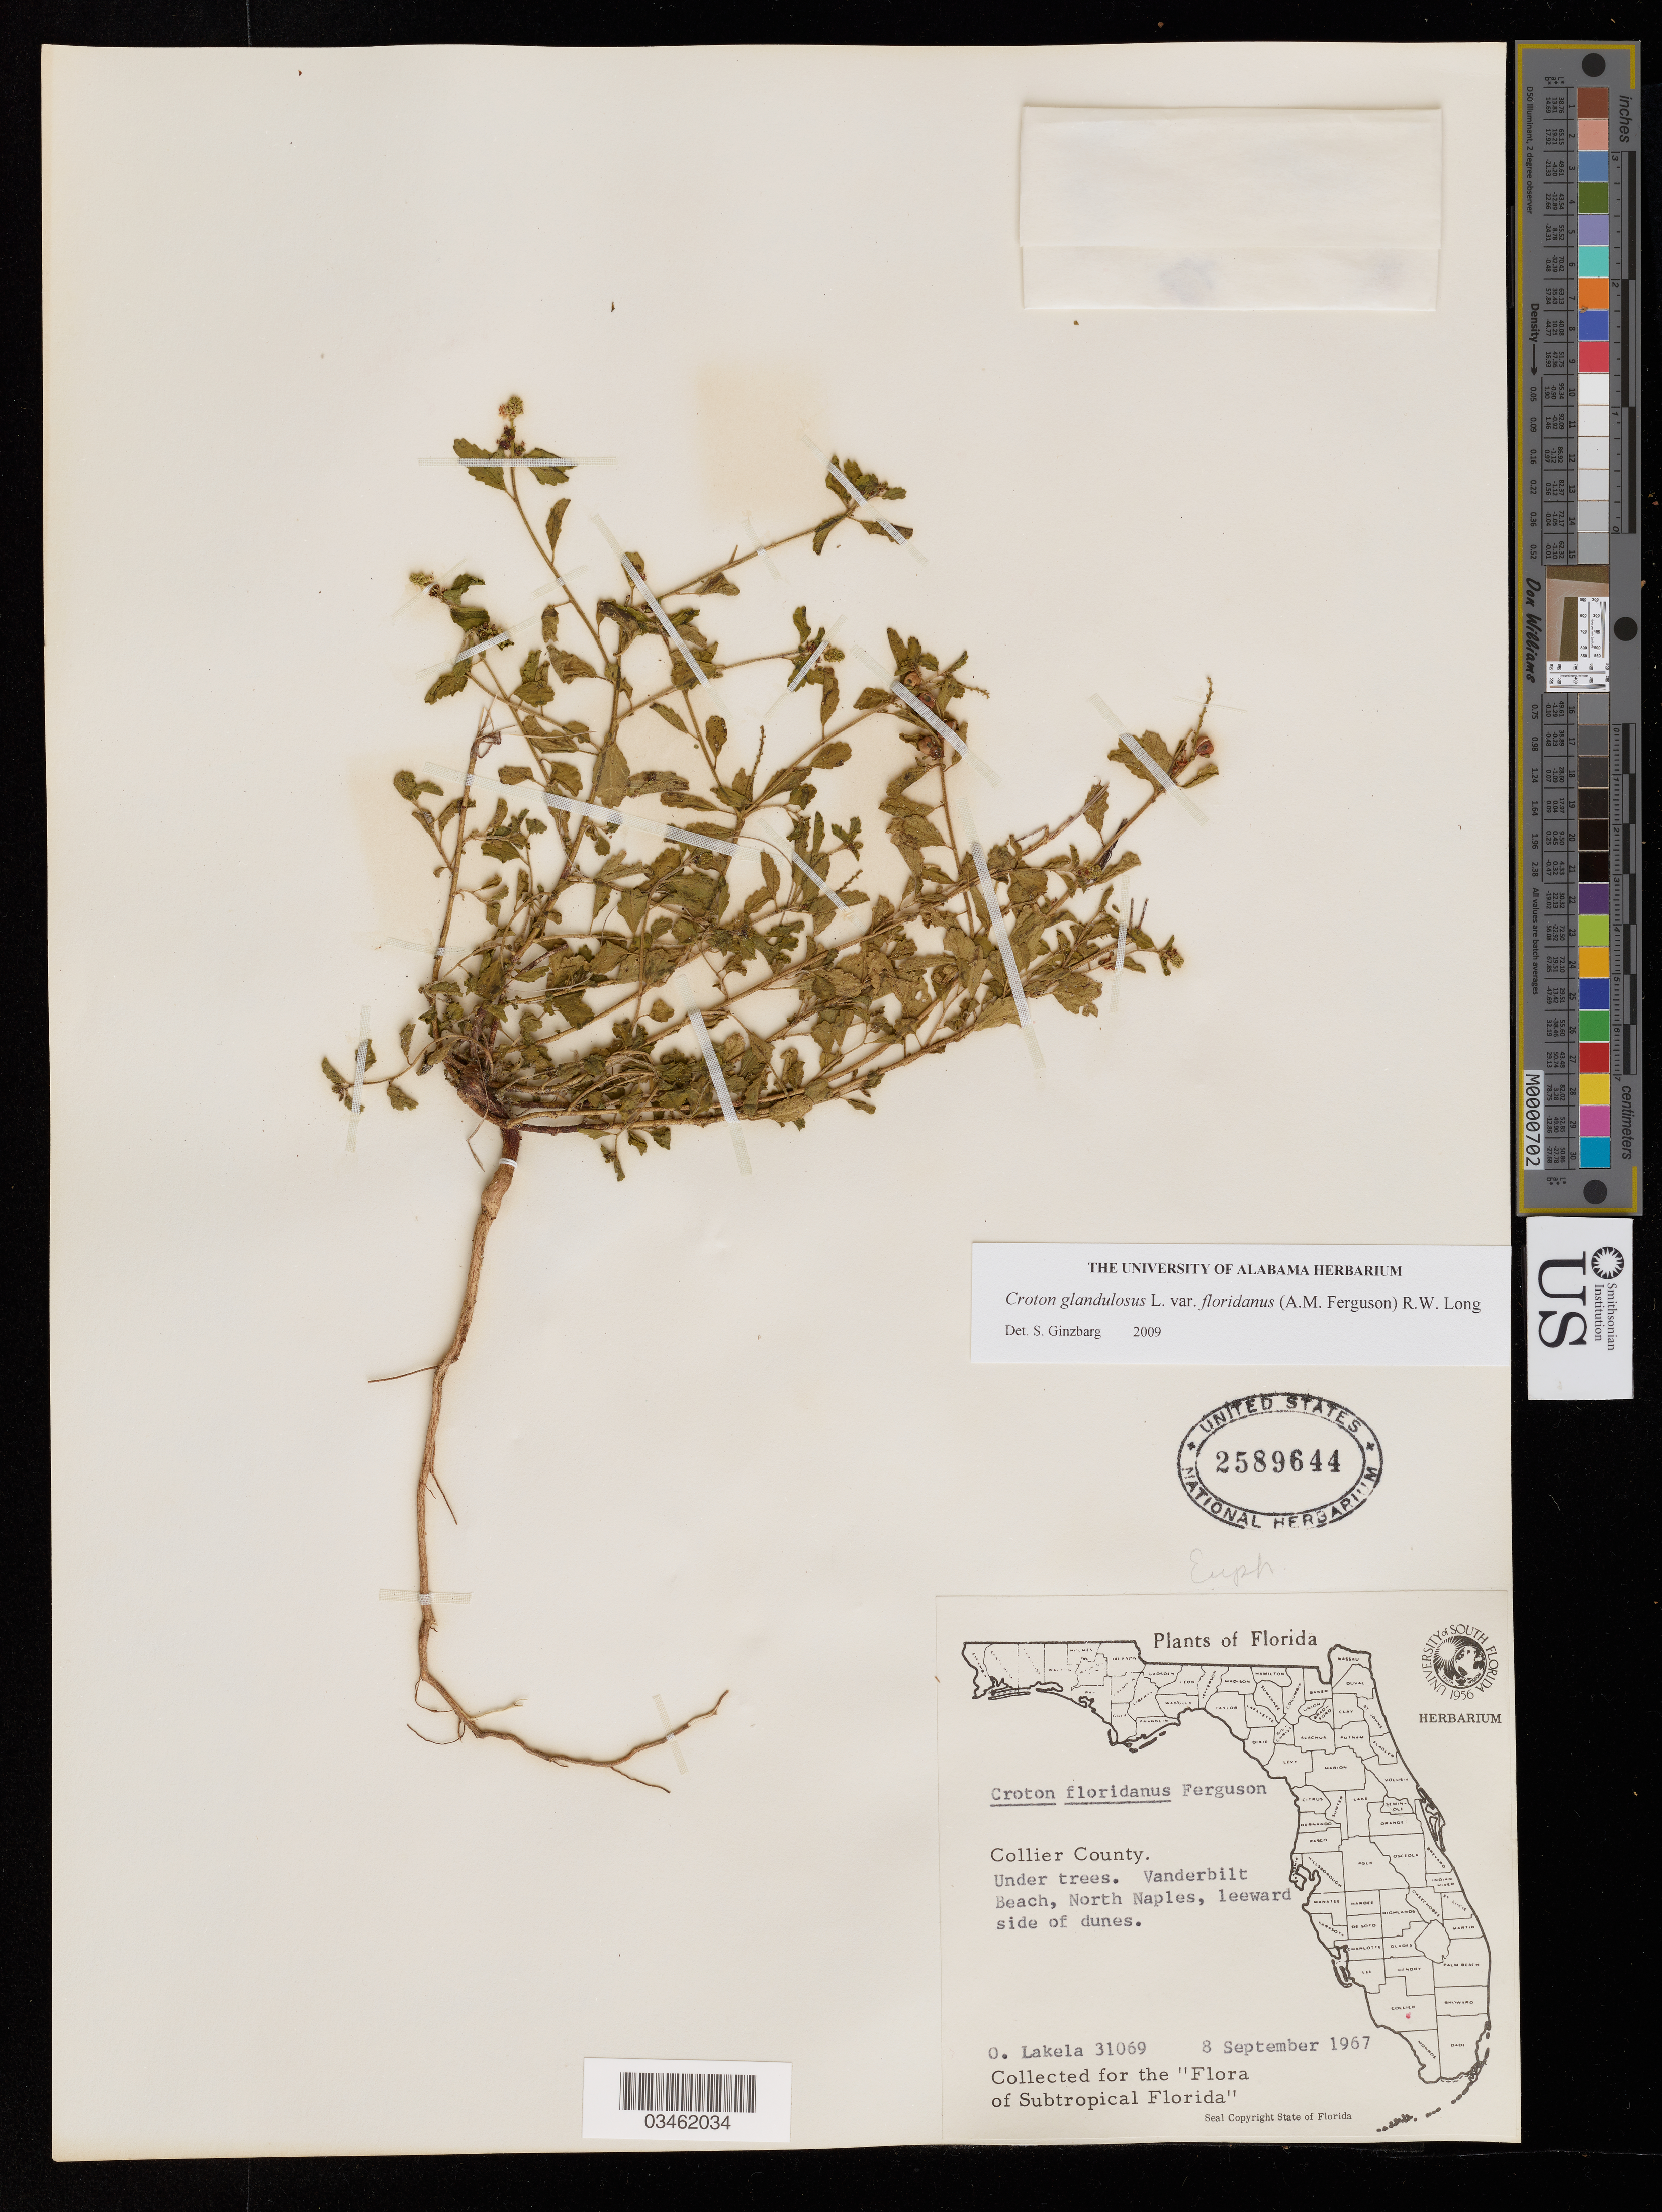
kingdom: Plantae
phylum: Tracheophyta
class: Magnoliopsida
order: Malpighiales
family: Euphorbiaceae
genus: Croton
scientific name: Croton glandulosus var. floridanus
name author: (A.M. Ferguson) R.W. Long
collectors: O. Lakela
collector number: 31069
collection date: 1967-09-08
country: United States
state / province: Florida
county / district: Collier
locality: Collier County. Vanderbilt Beach, North Naples, leeward side of dunes. Subtropical Florida.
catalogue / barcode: US 2589644